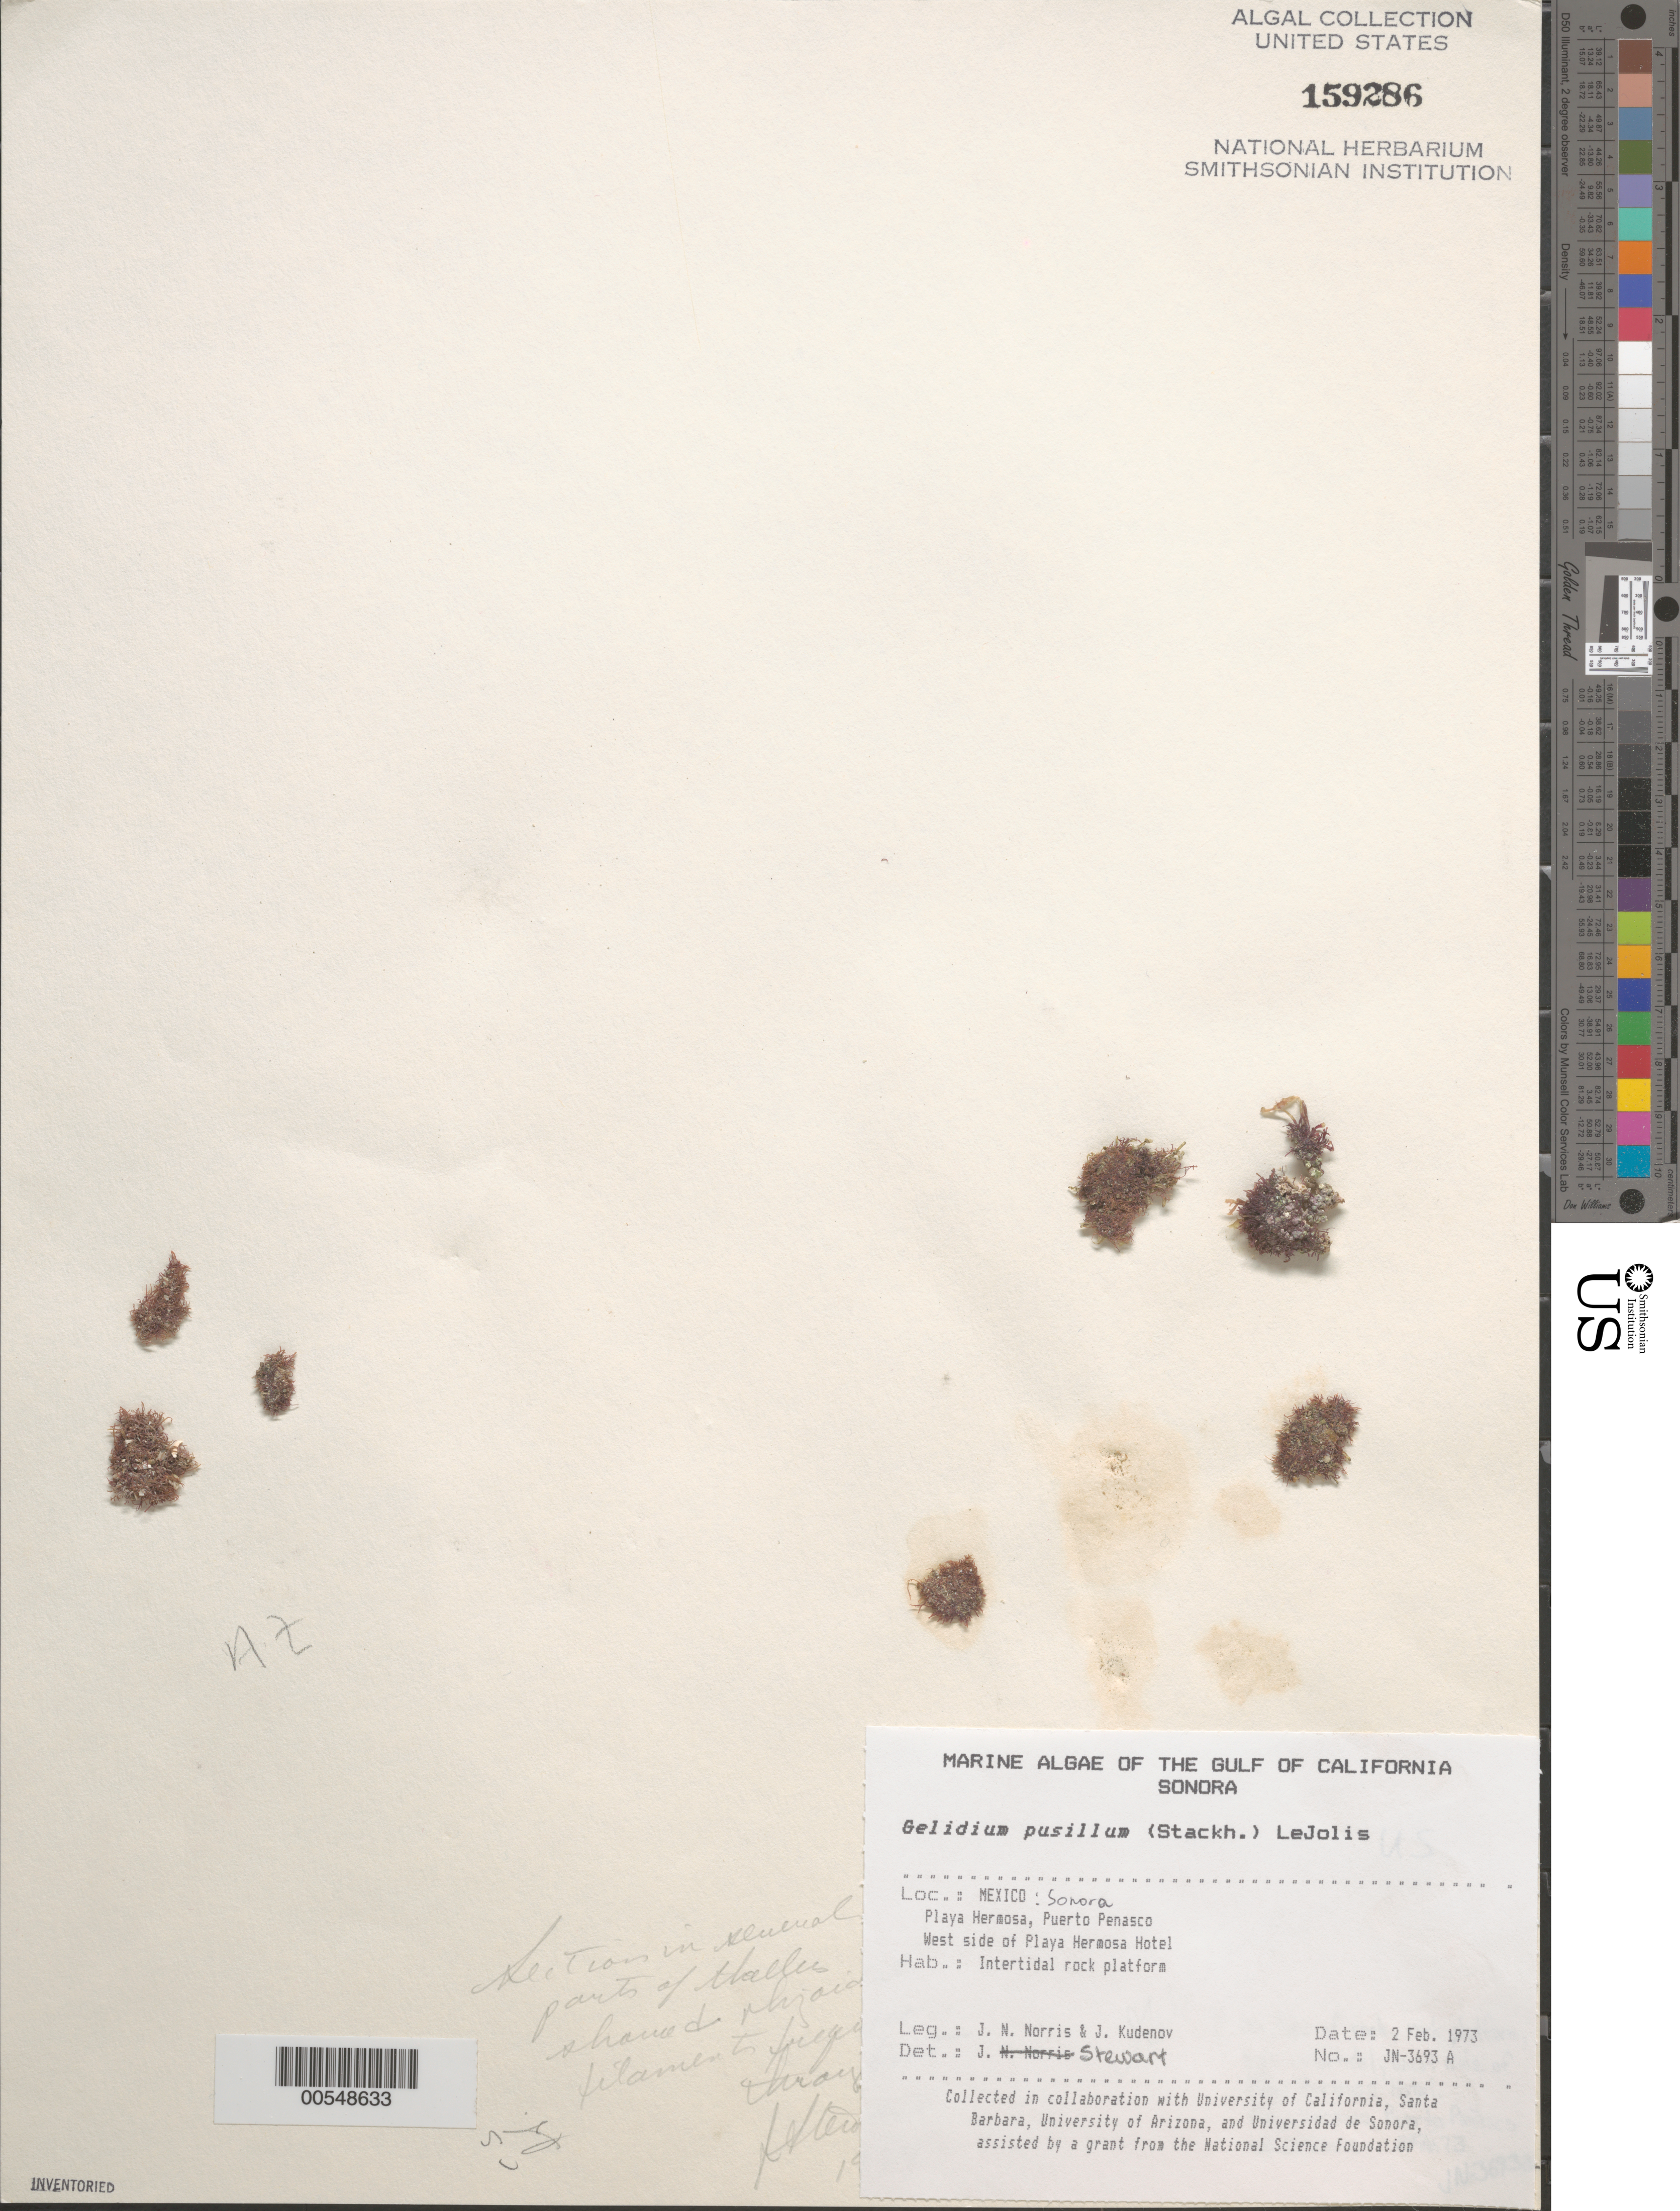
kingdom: Plantae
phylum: Rhodophyta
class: Florideophyceae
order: Gelidiales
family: Gelidiaceae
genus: Gelidium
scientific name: Gelidium pusillum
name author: (Stackh.) Le Jol.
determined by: Stewart, J.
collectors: J. N. Norris & J. Kudenov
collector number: JN-3693a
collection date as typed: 02 Feb 1973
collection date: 1973-02-02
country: Mexico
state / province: Sonora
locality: Playa Hermosa, Puerto Penasco, Playa Hermosa Hotel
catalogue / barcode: US 159286